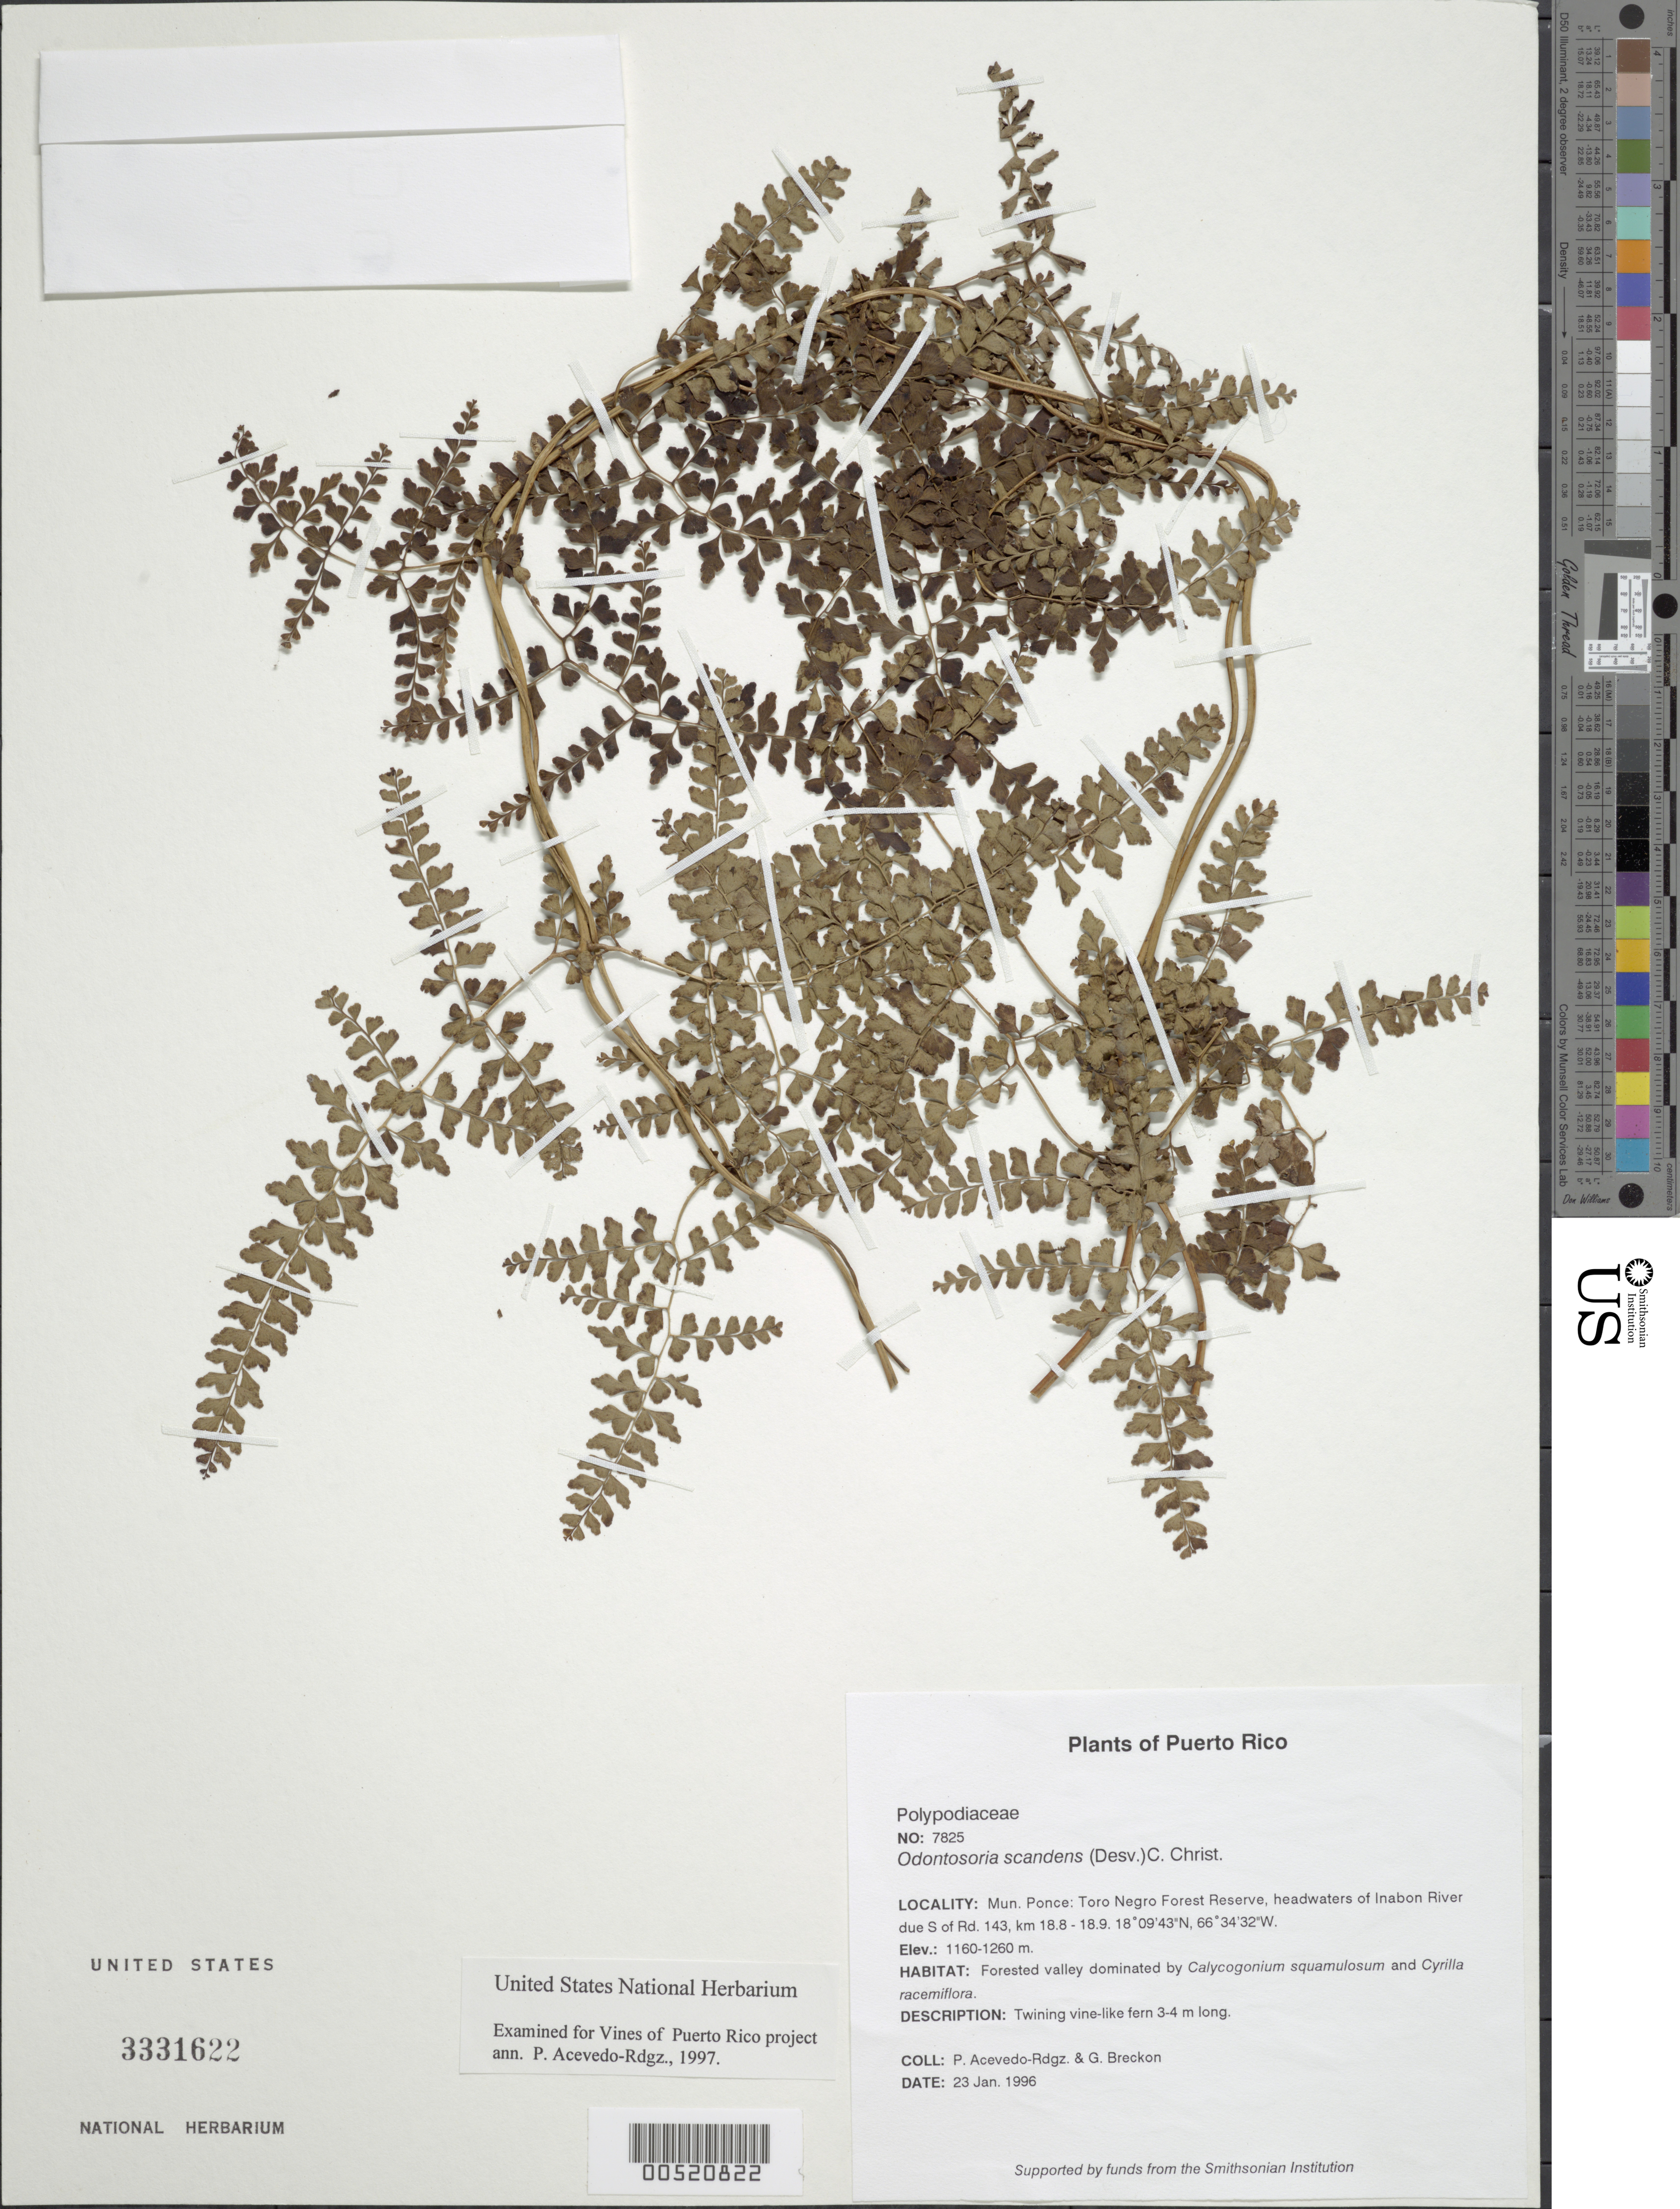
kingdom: Plantae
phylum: Tracheophyta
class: Polypodiopsida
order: Polypodiales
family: Lindsaeaceae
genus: Odontosoria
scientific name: Odontosoria scandens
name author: (Desv.) C. Chr.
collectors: P. Acevedo-Rodr. & G. J. Breckon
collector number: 7825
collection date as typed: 23 Jan 1996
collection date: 1996-01-23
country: Puerto Rico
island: Puerto Rico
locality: Mun. Ponce: Toro Negro Forest Reserve, headwaters of Inabon River due S of Rd. 143, km 18.8 - 18.9.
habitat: Forested valley.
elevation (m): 1160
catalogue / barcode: US 3331622